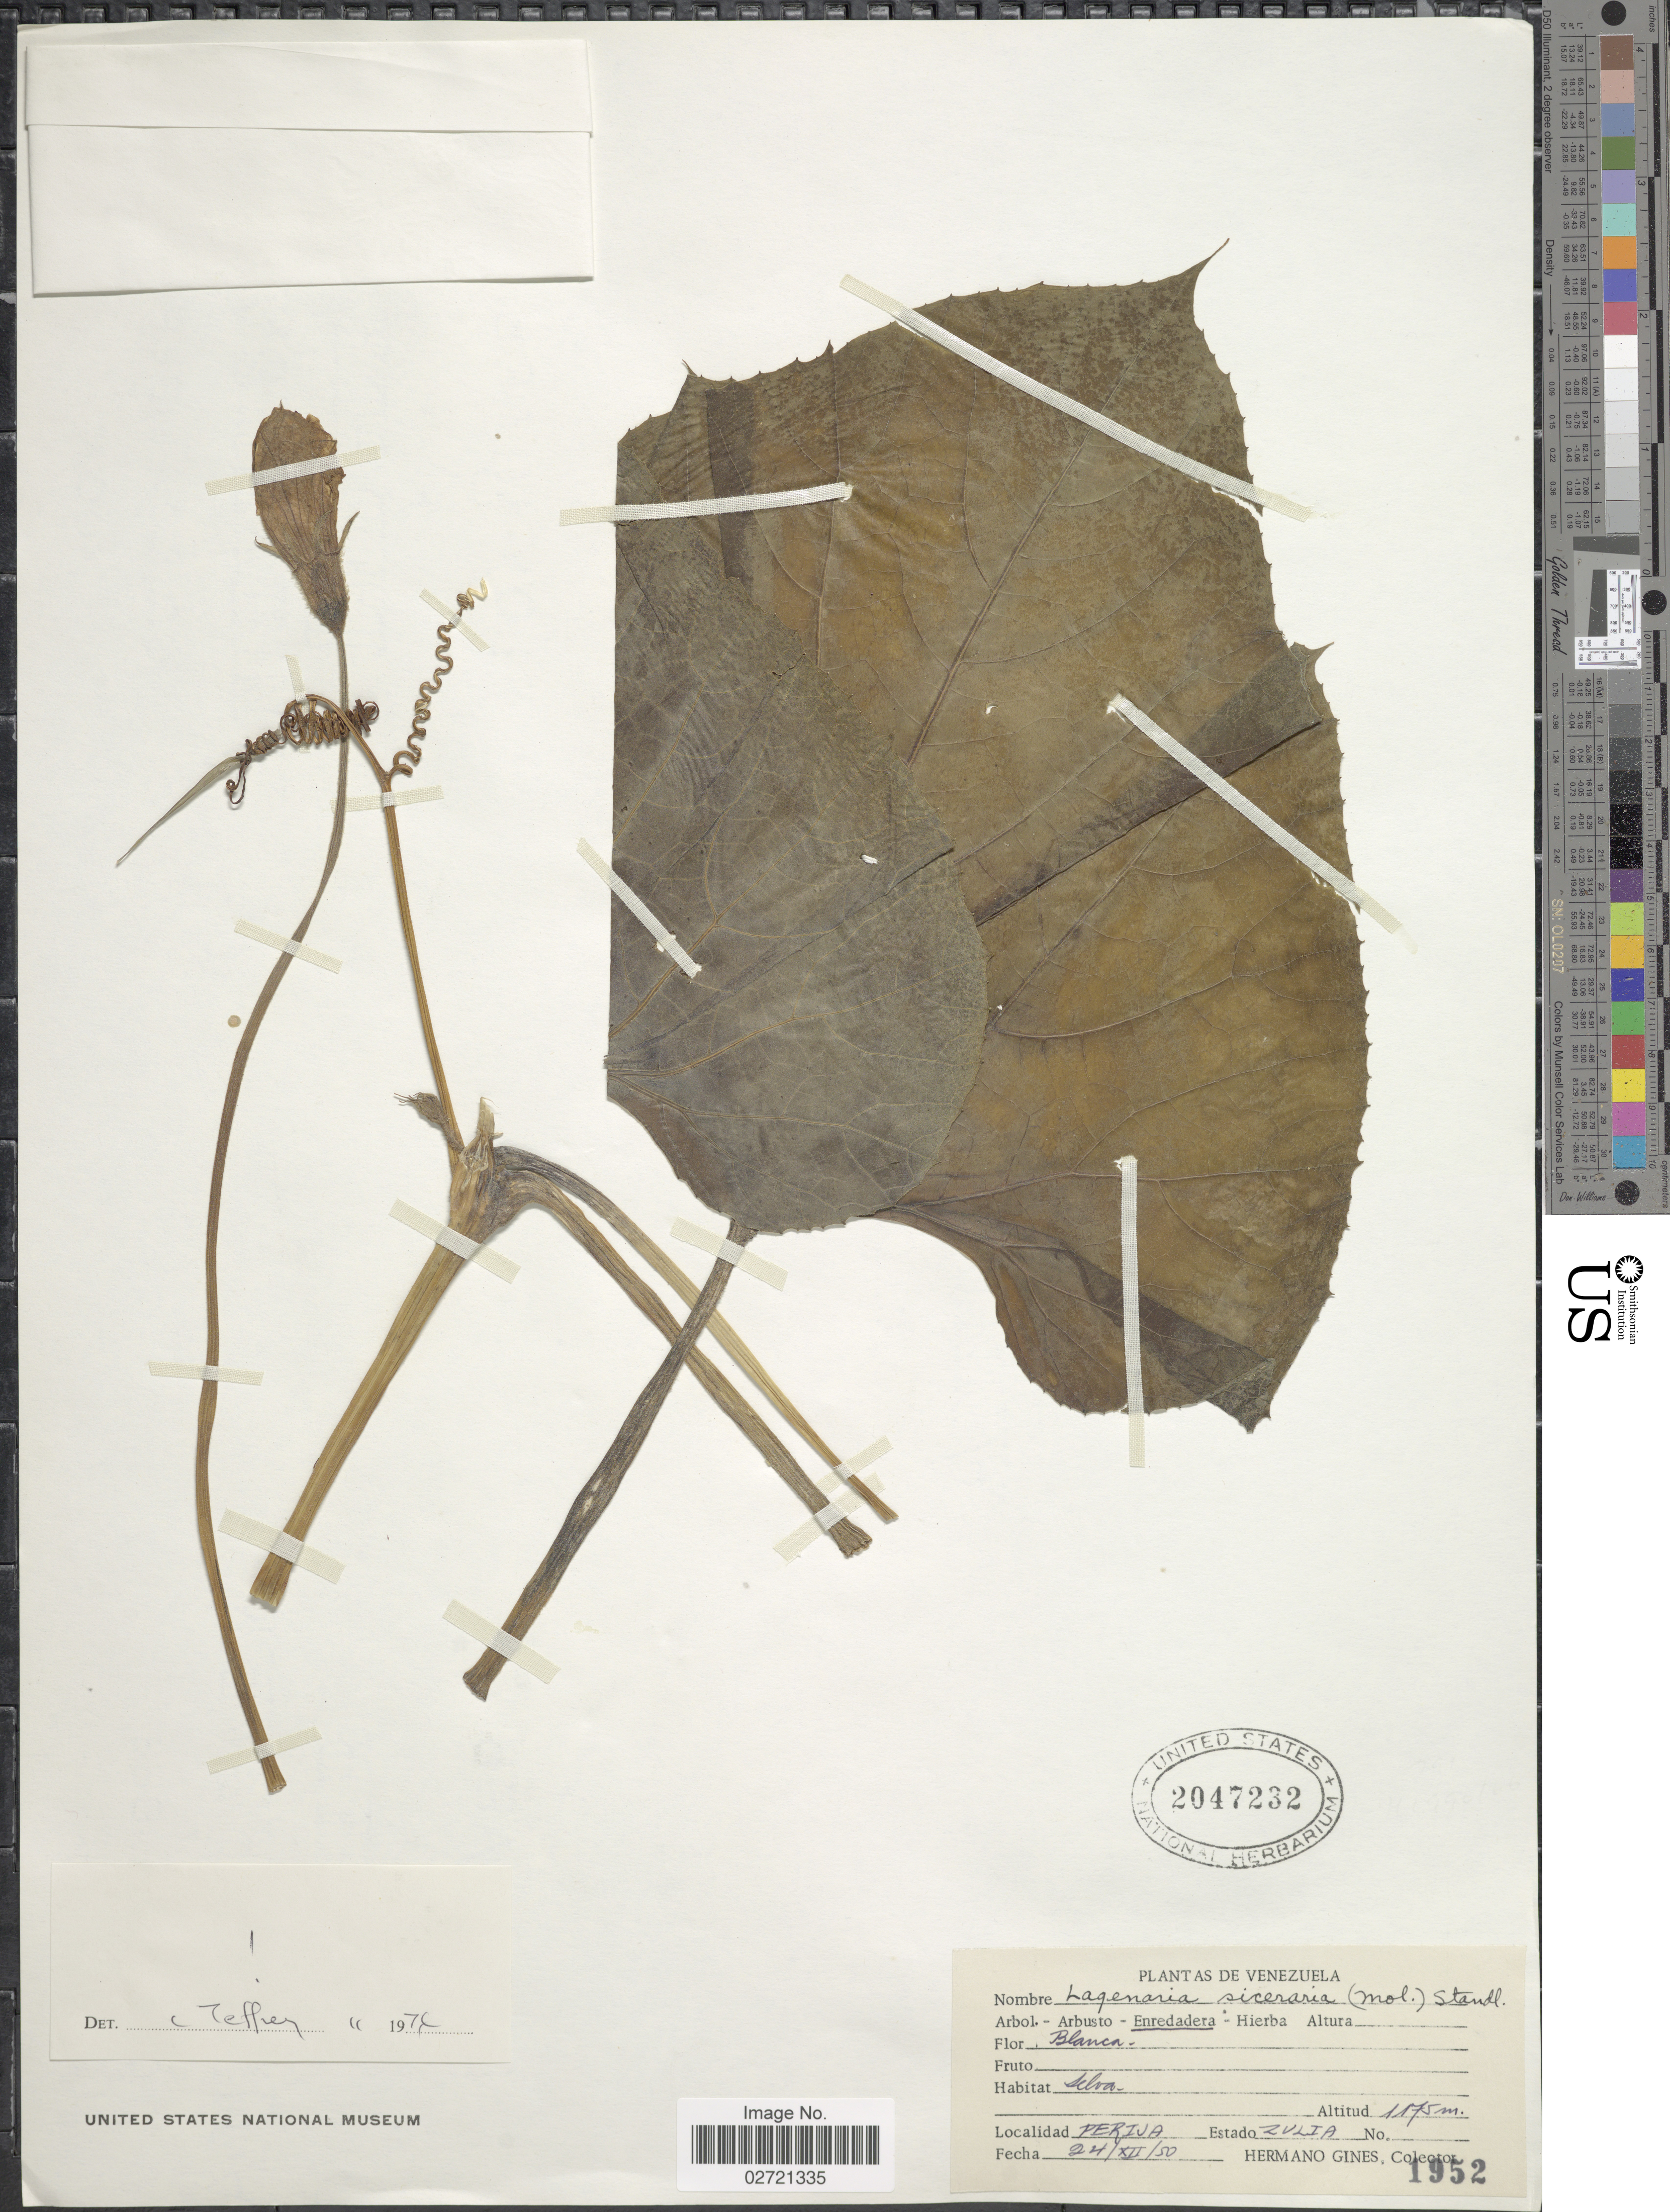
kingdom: Plantae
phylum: Tracheophyta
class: Magnoliopsida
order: Cucurbitales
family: Cucurbitaceae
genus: Lagenaria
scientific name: Lagenaria siceraria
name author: (Molina) Standl.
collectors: Bro. Gines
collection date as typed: Transcribed d/m/y: 24/12/50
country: Venezuela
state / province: Zulia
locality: Perija, Estado Zulia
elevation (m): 1175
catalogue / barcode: US 2047232